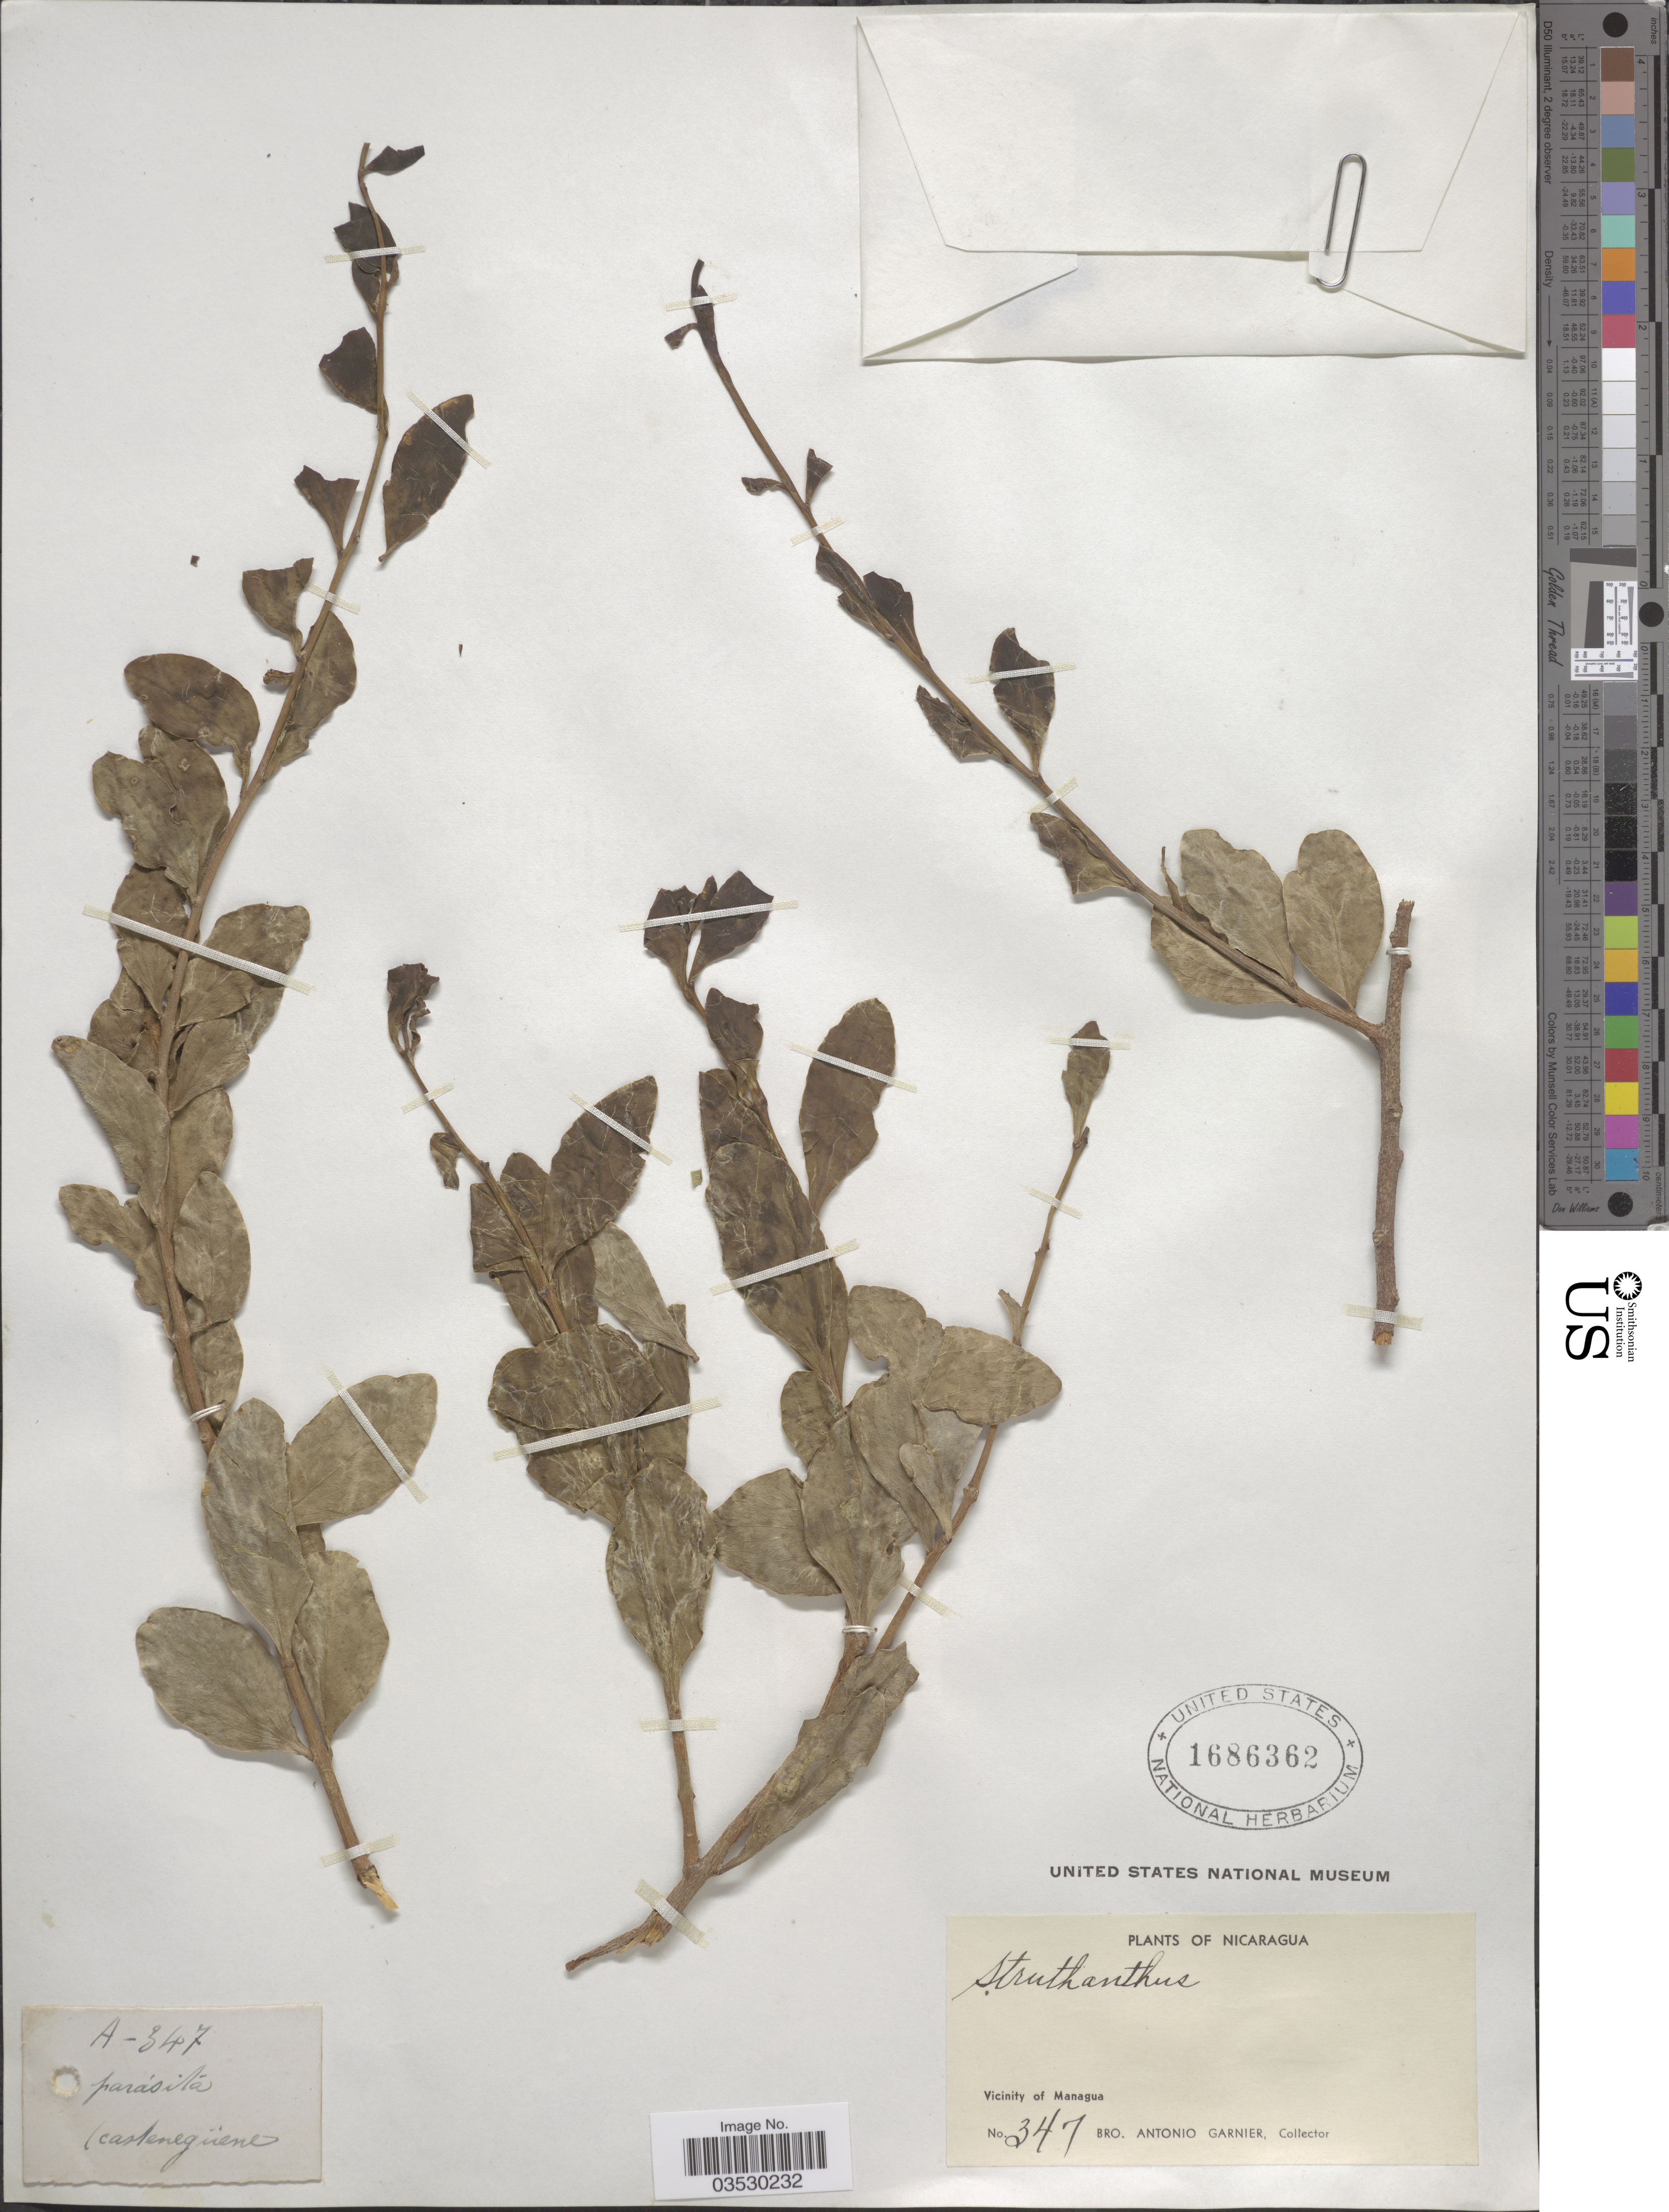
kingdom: Plantae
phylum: Tracheophyta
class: Magnoliopsida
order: Santalales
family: Loranthaceae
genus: Struthanthus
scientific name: Struthanthus sp.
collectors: Bro. A. Garnier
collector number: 347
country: Nicaragua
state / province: Managua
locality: Vicinity of Managua.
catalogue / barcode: US 1686362